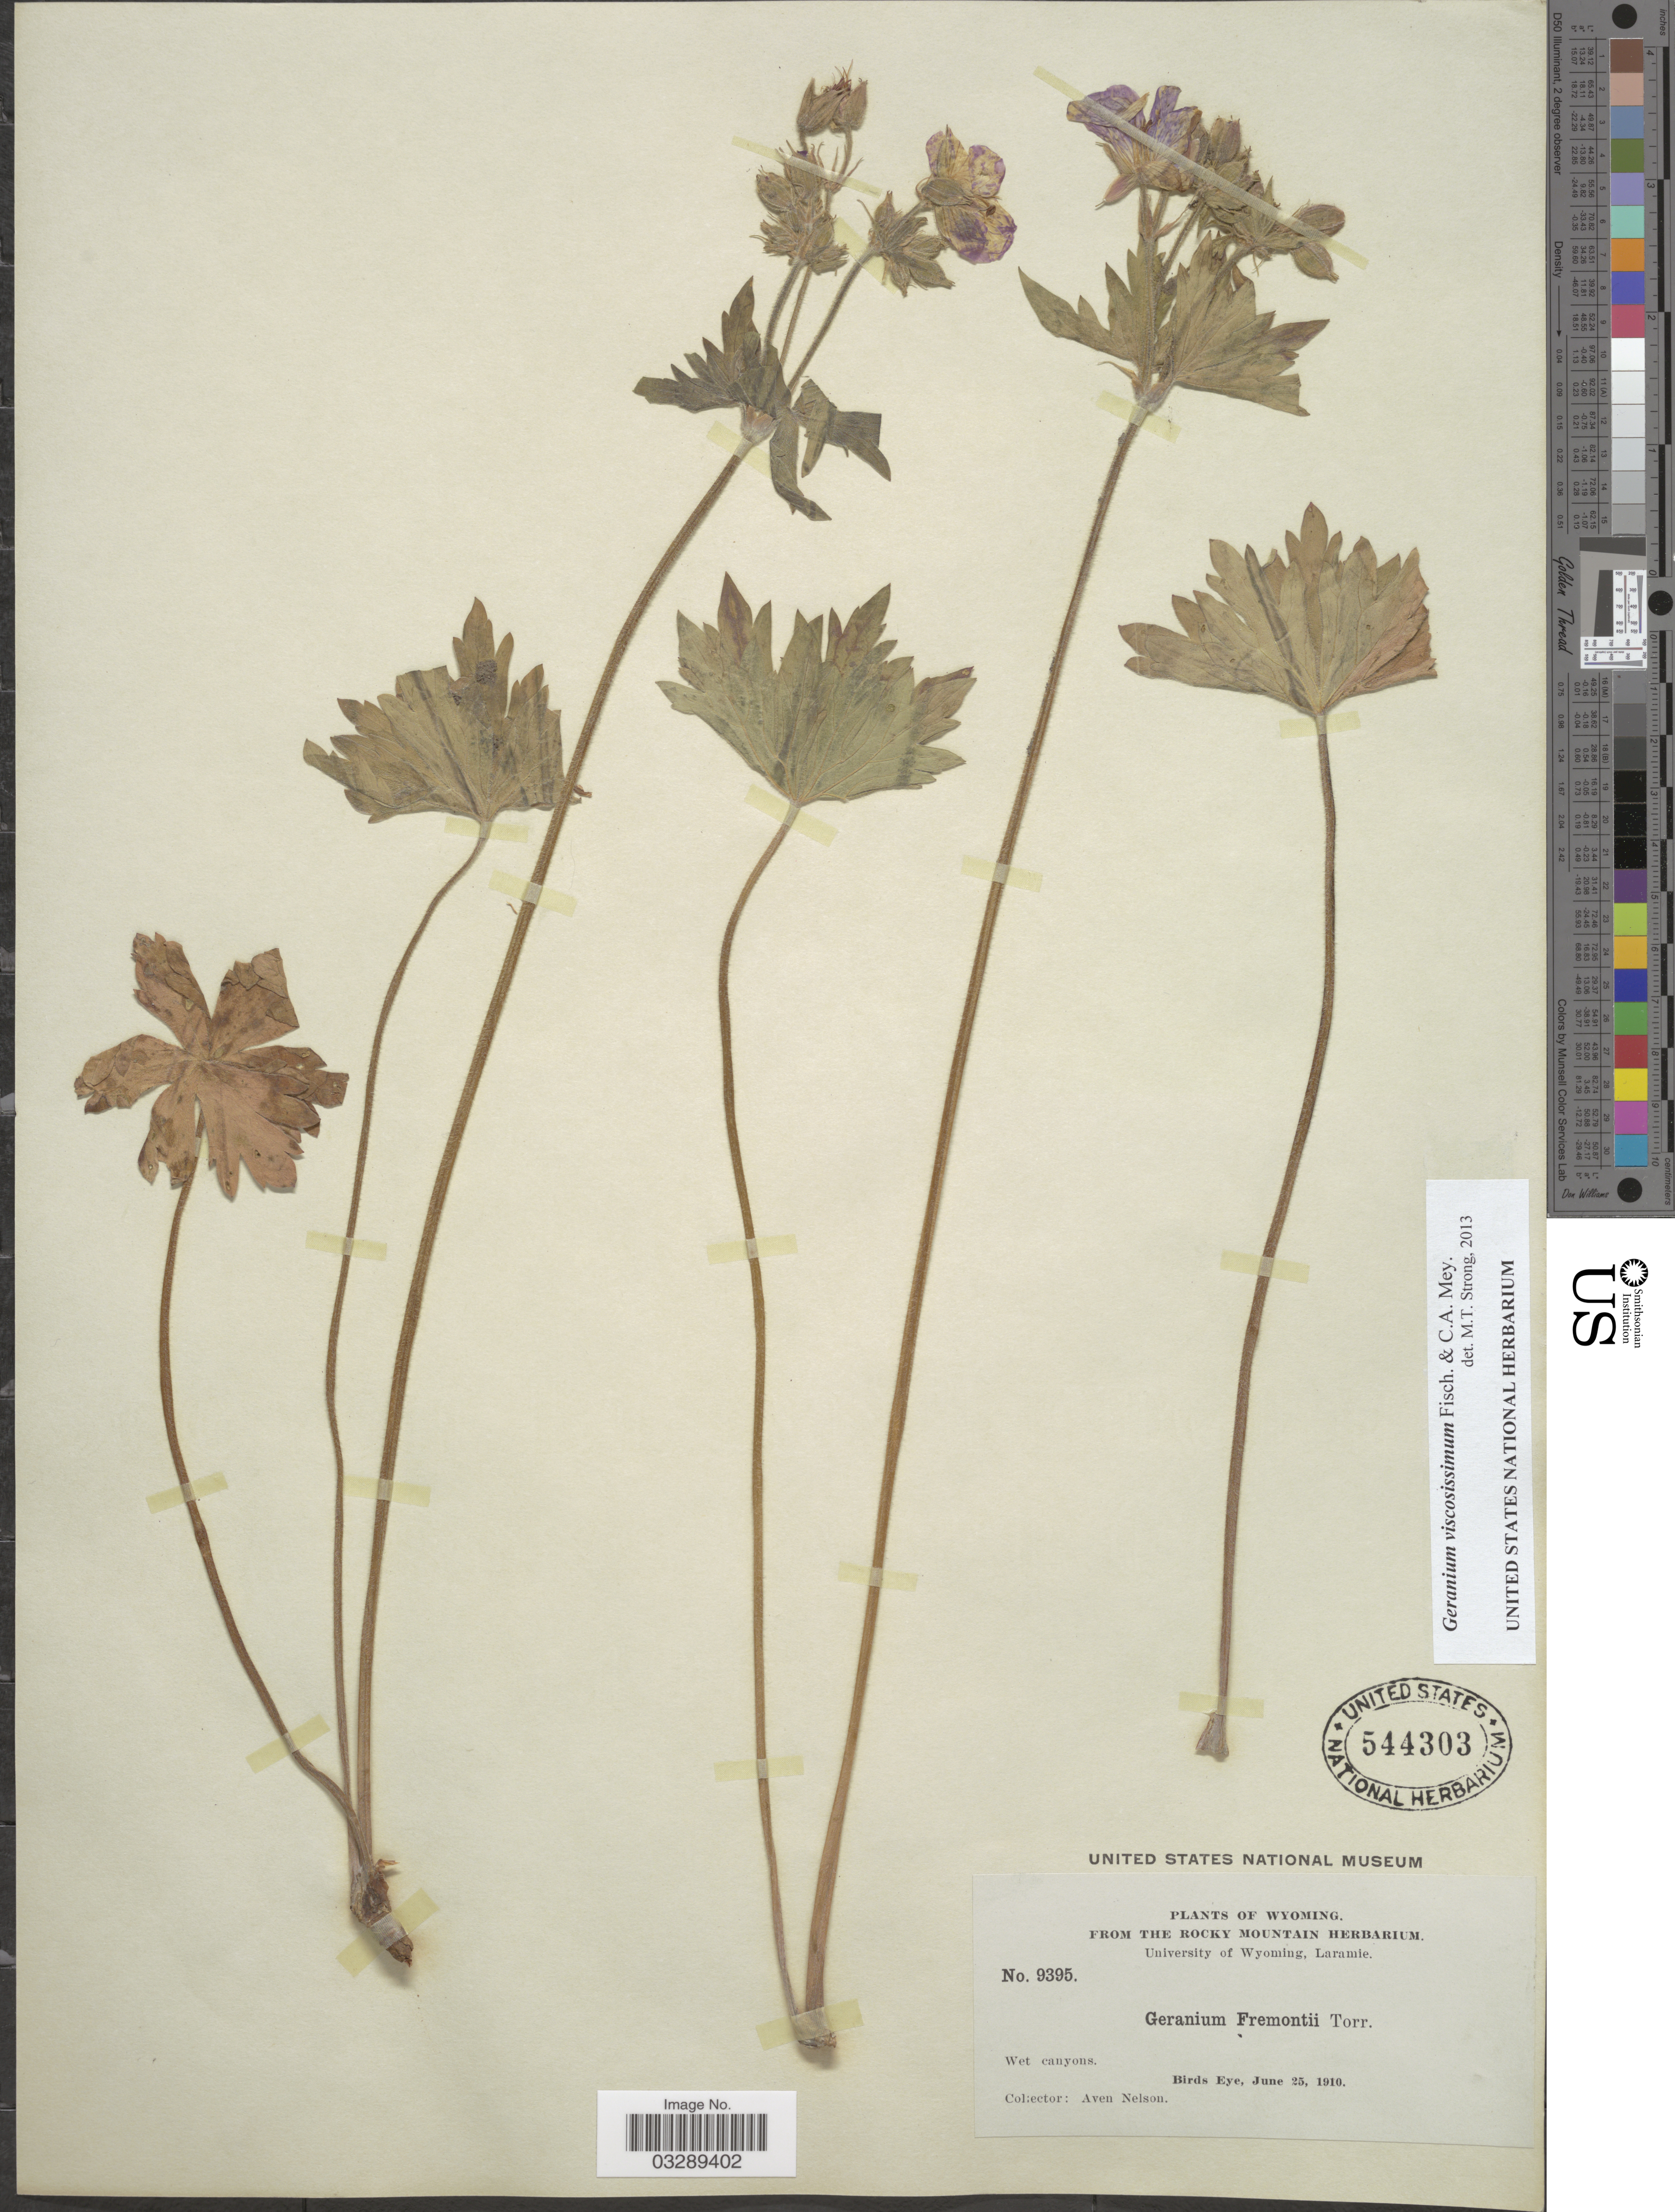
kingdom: Plantae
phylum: Tracheophyta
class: Magnoliopsida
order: Geraniales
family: Geraniaceae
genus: Geranium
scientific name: Geranium viscosissimum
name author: Fisch. & C.A. Mey.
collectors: A. Nelson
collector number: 9395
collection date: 1910-06-25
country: United States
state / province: Wyoming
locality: Birds Eye.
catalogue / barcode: US 544303